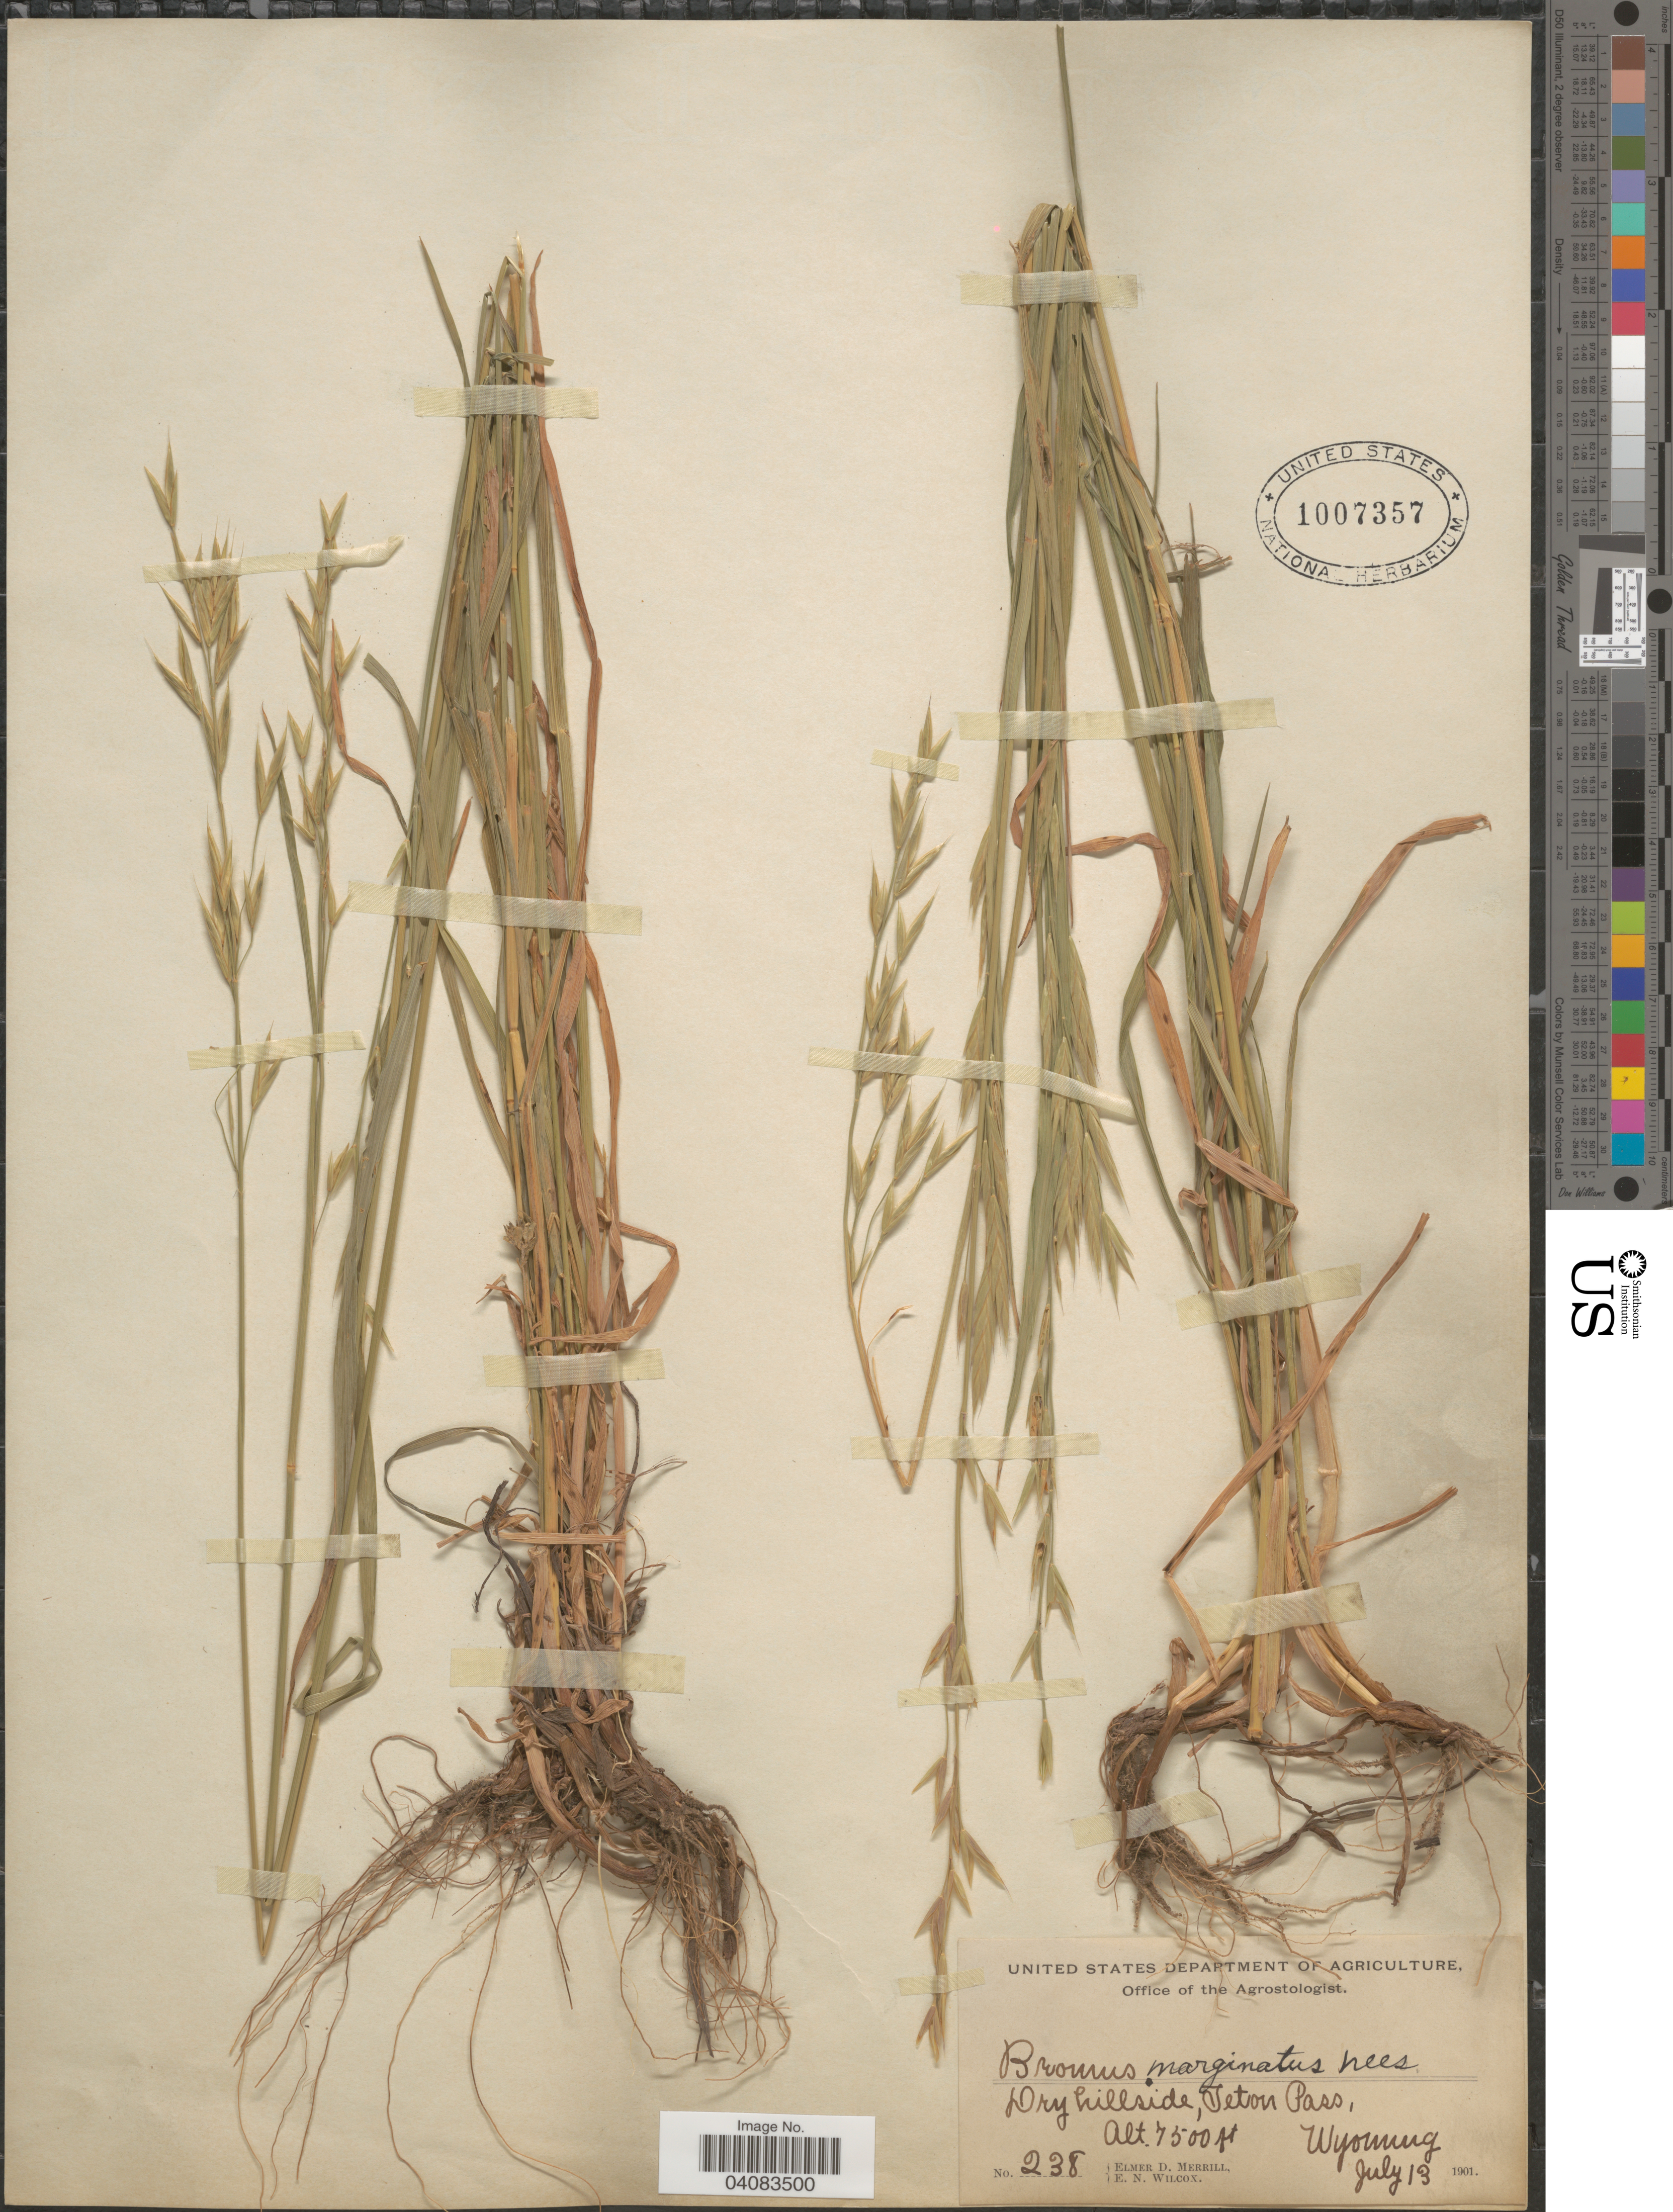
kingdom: Plantae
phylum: Tracheophyta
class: Liliopsida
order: Poales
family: Poaceae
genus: Bromus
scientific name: Bromus marginatus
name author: Nees ex Steud.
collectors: E. D. Merrill & E. Wilcox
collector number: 238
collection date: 1901-07-13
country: United States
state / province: Wyoming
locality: Dry hillside, Teton Pass.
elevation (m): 2286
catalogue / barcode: US 1007357